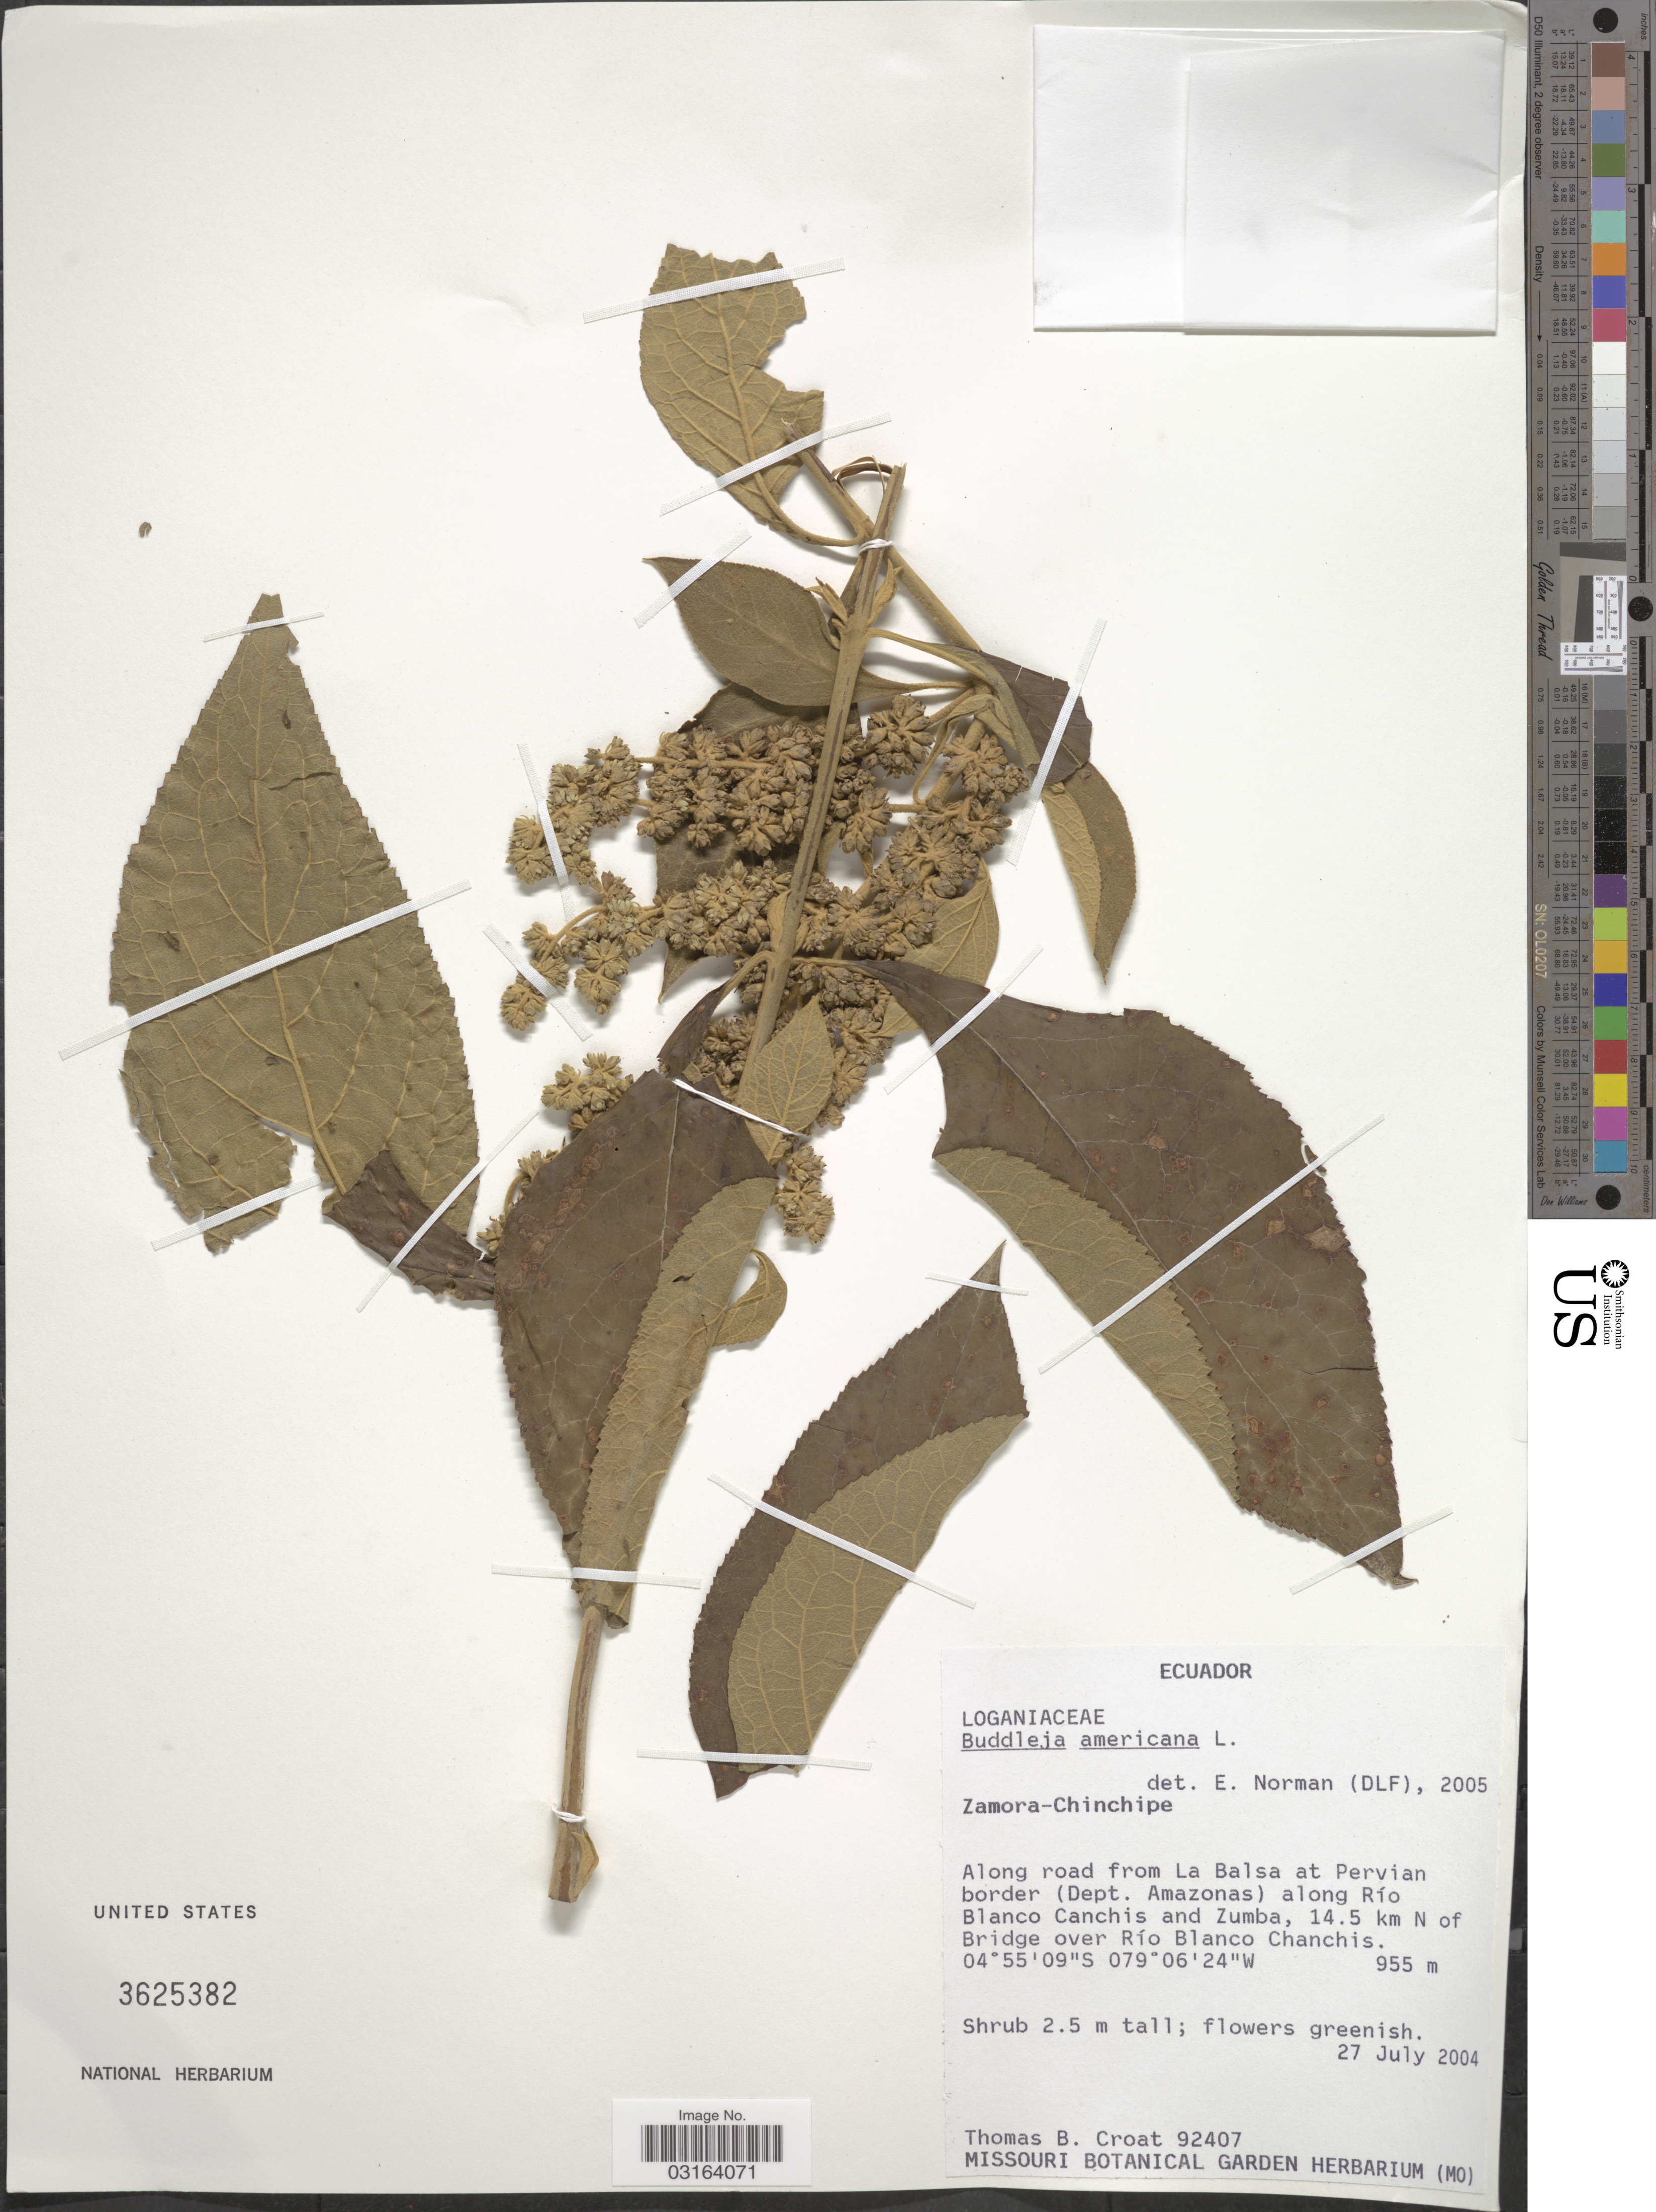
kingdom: Plantae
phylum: Tracheophyta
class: Magnoliopsida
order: Lamiales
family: Scrophulariaceae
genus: Buddleja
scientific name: Buddleja americana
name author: L.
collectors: T. B. Croat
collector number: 92407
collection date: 2004-07-27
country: Ecuador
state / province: Zamora-Chinchipe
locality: Along road from La Balsa at Pervian border (Dept. Amazonas) along Río Blanco Canchis and Zumba, 14.5 km N of Bridge over Río Blanco Chanchis.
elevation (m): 955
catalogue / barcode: US 3625382